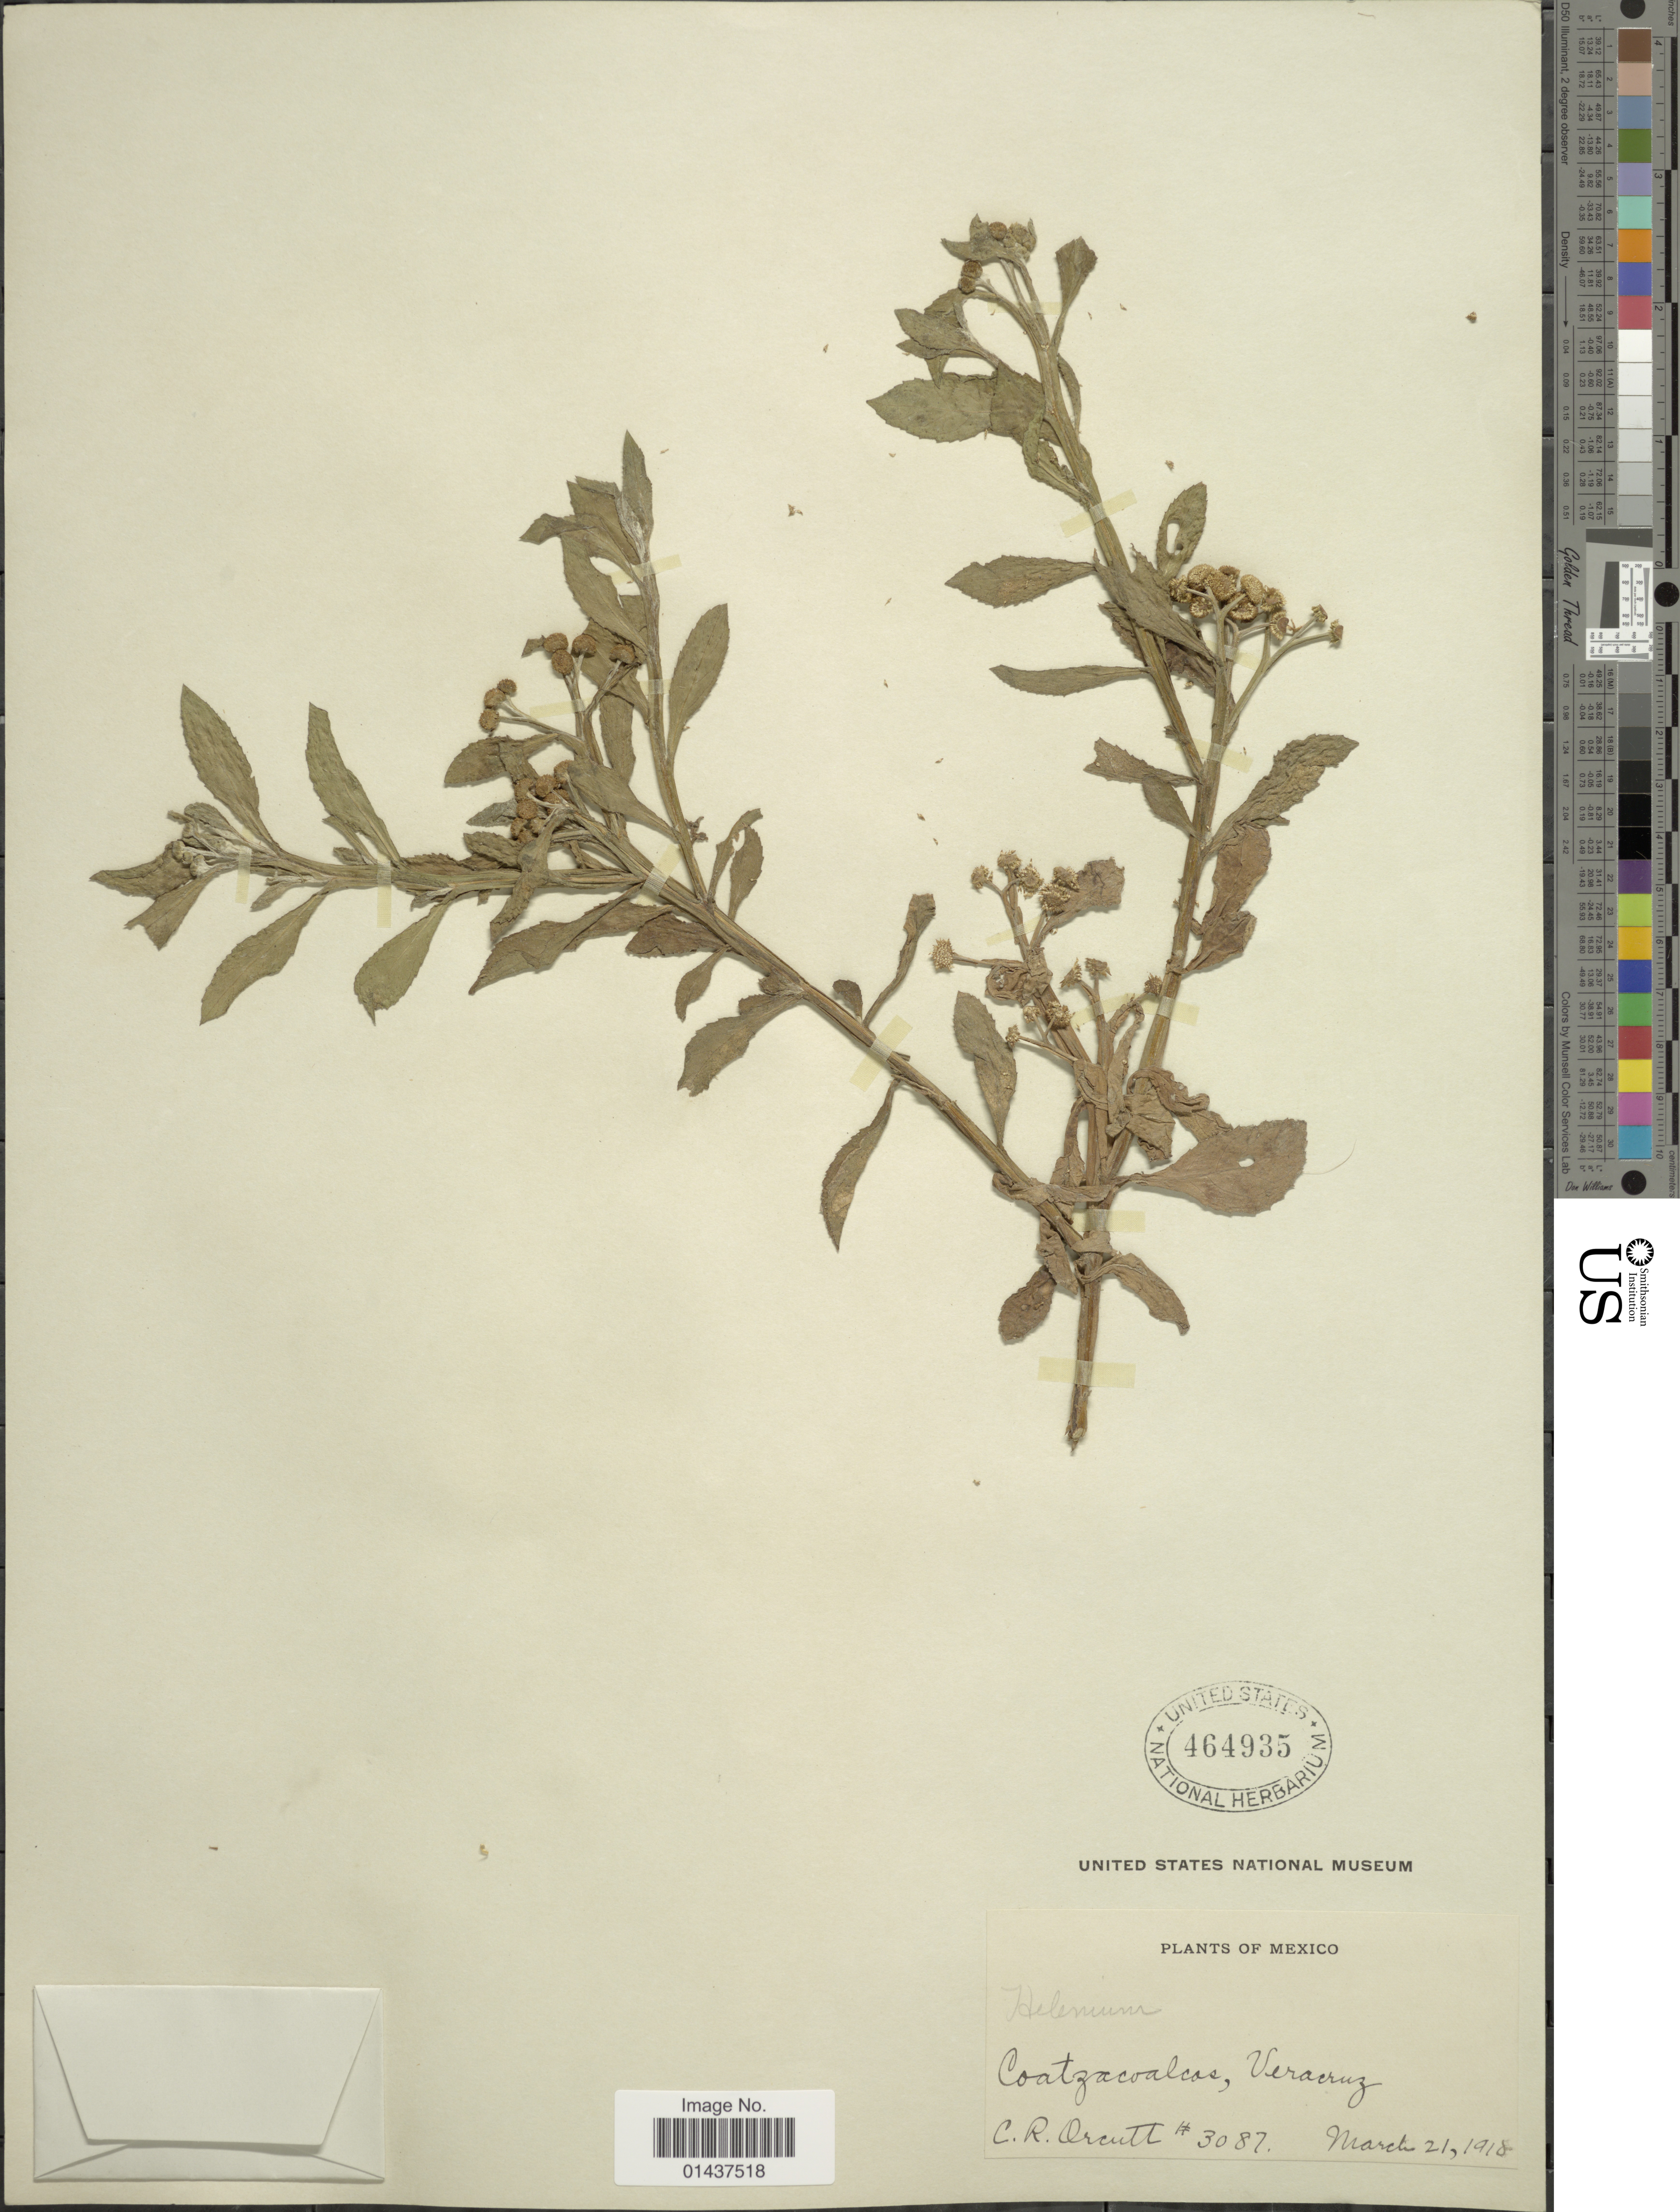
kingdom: Plantae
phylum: Tracheophyta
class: Magnoliopsida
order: Asterales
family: Asteraceae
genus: Epaltes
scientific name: Epaltes mexicana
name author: Less.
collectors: C. R. Orcutt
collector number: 3087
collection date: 1918-03-21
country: Mexico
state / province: Veracruz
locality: Coatzacoalcas, Veracruz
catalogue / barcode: US 464935